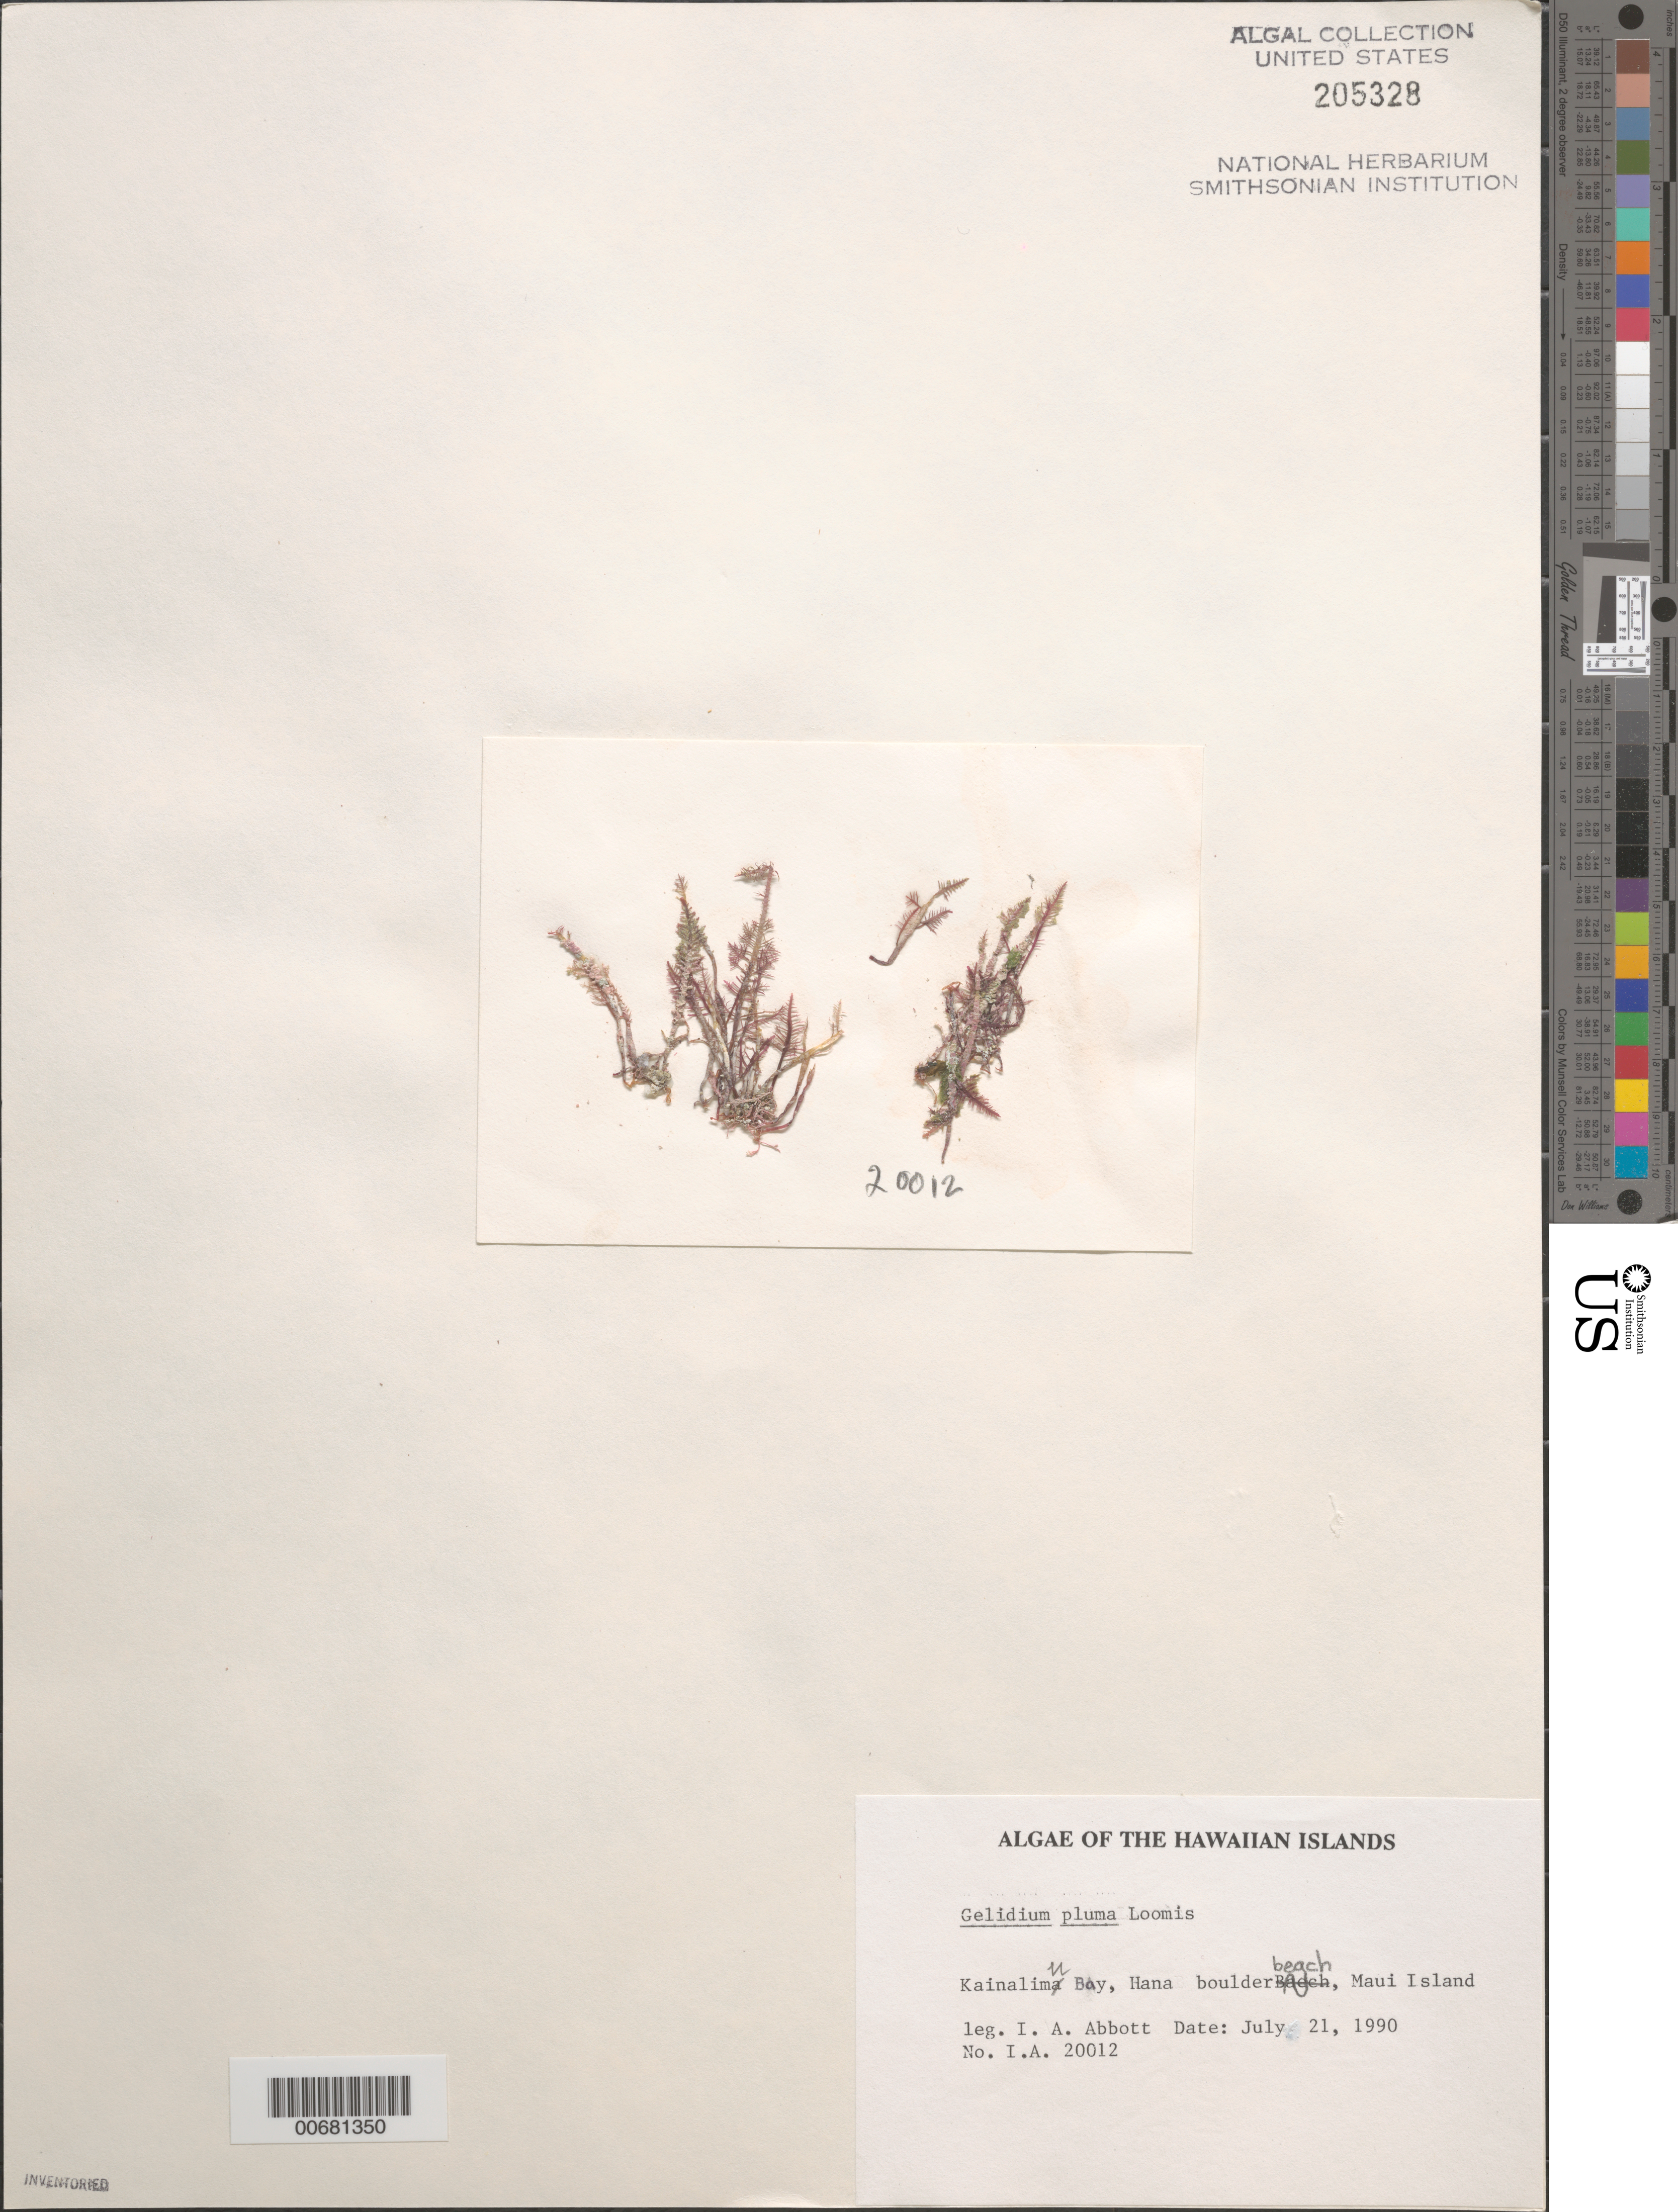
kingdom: Plantae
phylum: Rhodophyta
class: Florideophyceae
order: Gelidiales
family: Gelidiaceae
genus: Gelidium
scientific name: Gelidium pluma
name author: Bornet ex N.H. Loomis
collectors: I. A. Abbott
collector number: IAA 20012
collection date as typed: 21 Jul 1990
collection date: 1990-07-21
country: United States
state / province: Hawaii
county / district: Maui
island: Maui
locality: Kainalimu Bay, Hana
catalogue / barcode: US 205328